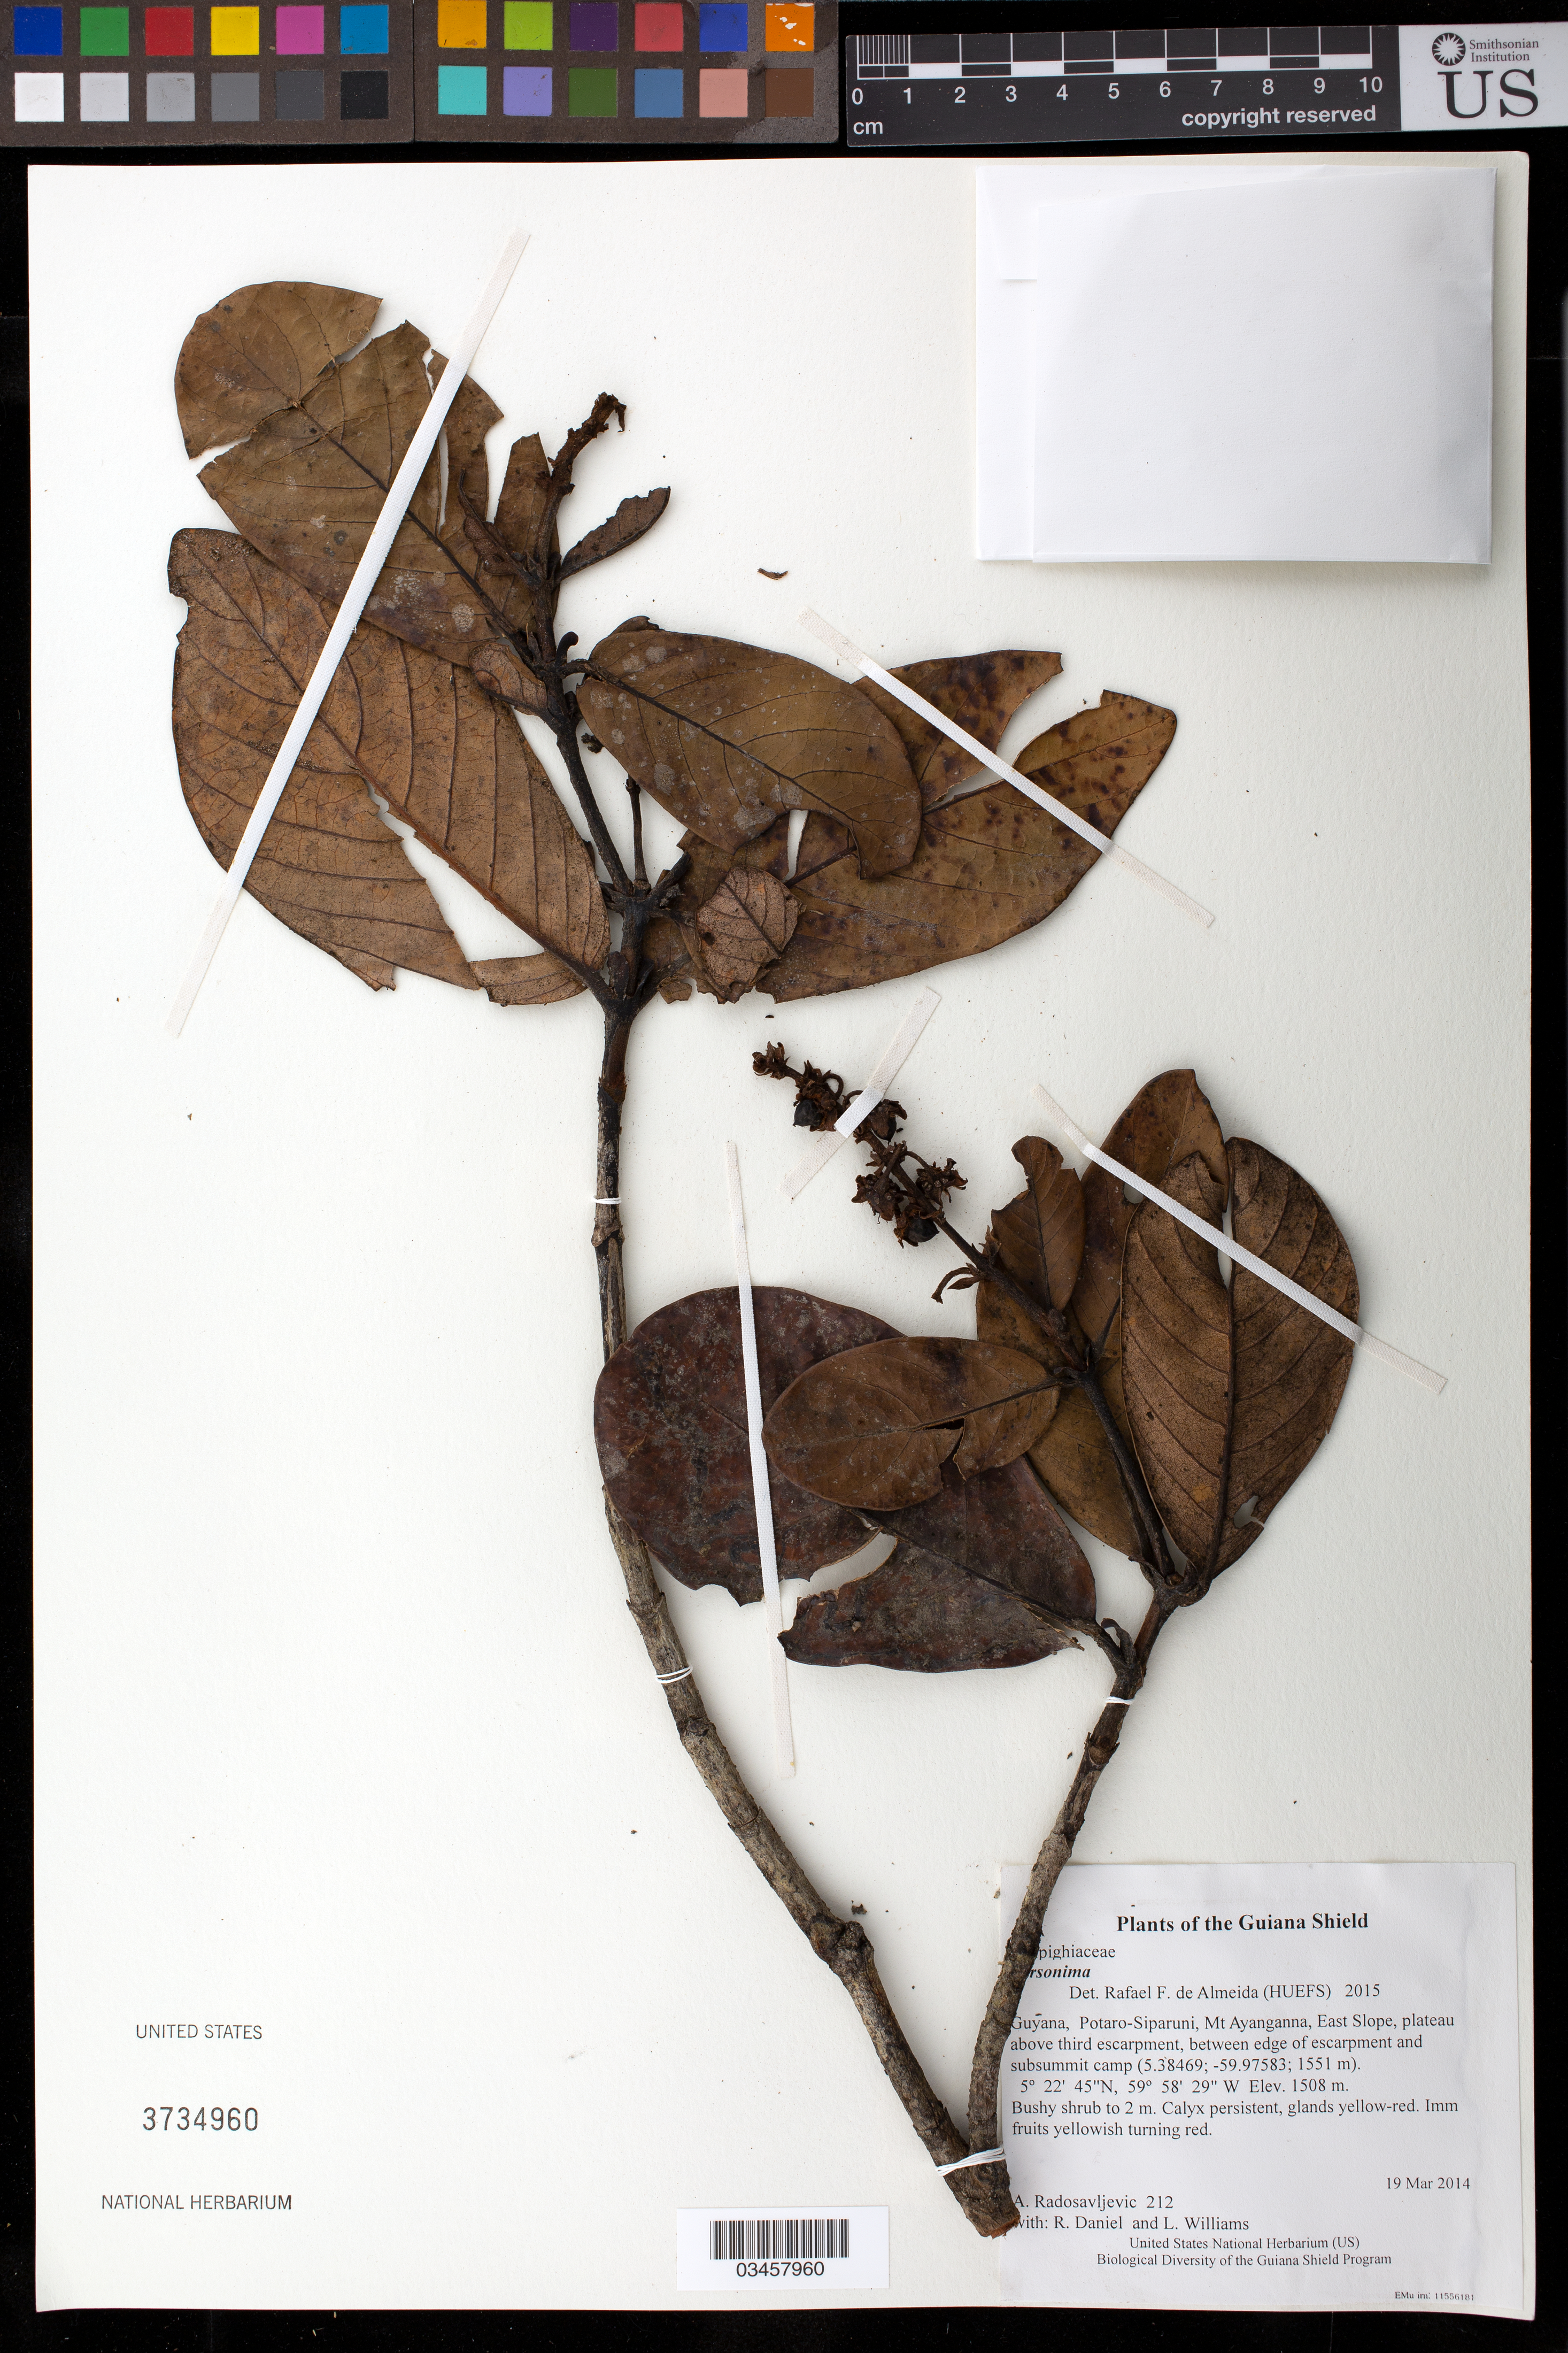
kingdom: Plantae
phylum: Tracheophyta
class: Magnoliopsida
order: Malpighiales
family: Malpighiaceae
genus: Byrsonima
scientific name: Byrsonima sp.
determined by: De Almeida, R. F., (HUEFS), Universidade Estadual de Feira de Santana (BRAZIL)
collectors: A. Radosavljevic, R. Daniel & L. Williams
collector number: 212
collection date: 2014-03-19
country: Guyana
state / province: Potaro-Siparuni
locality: Mt Ayanganna, East Slope, plateau above third escarpment, between edge of escarpment and subsummit camp (5.38469; -59.97583; 1551 m).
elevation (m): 1508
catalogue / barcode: US 3734960